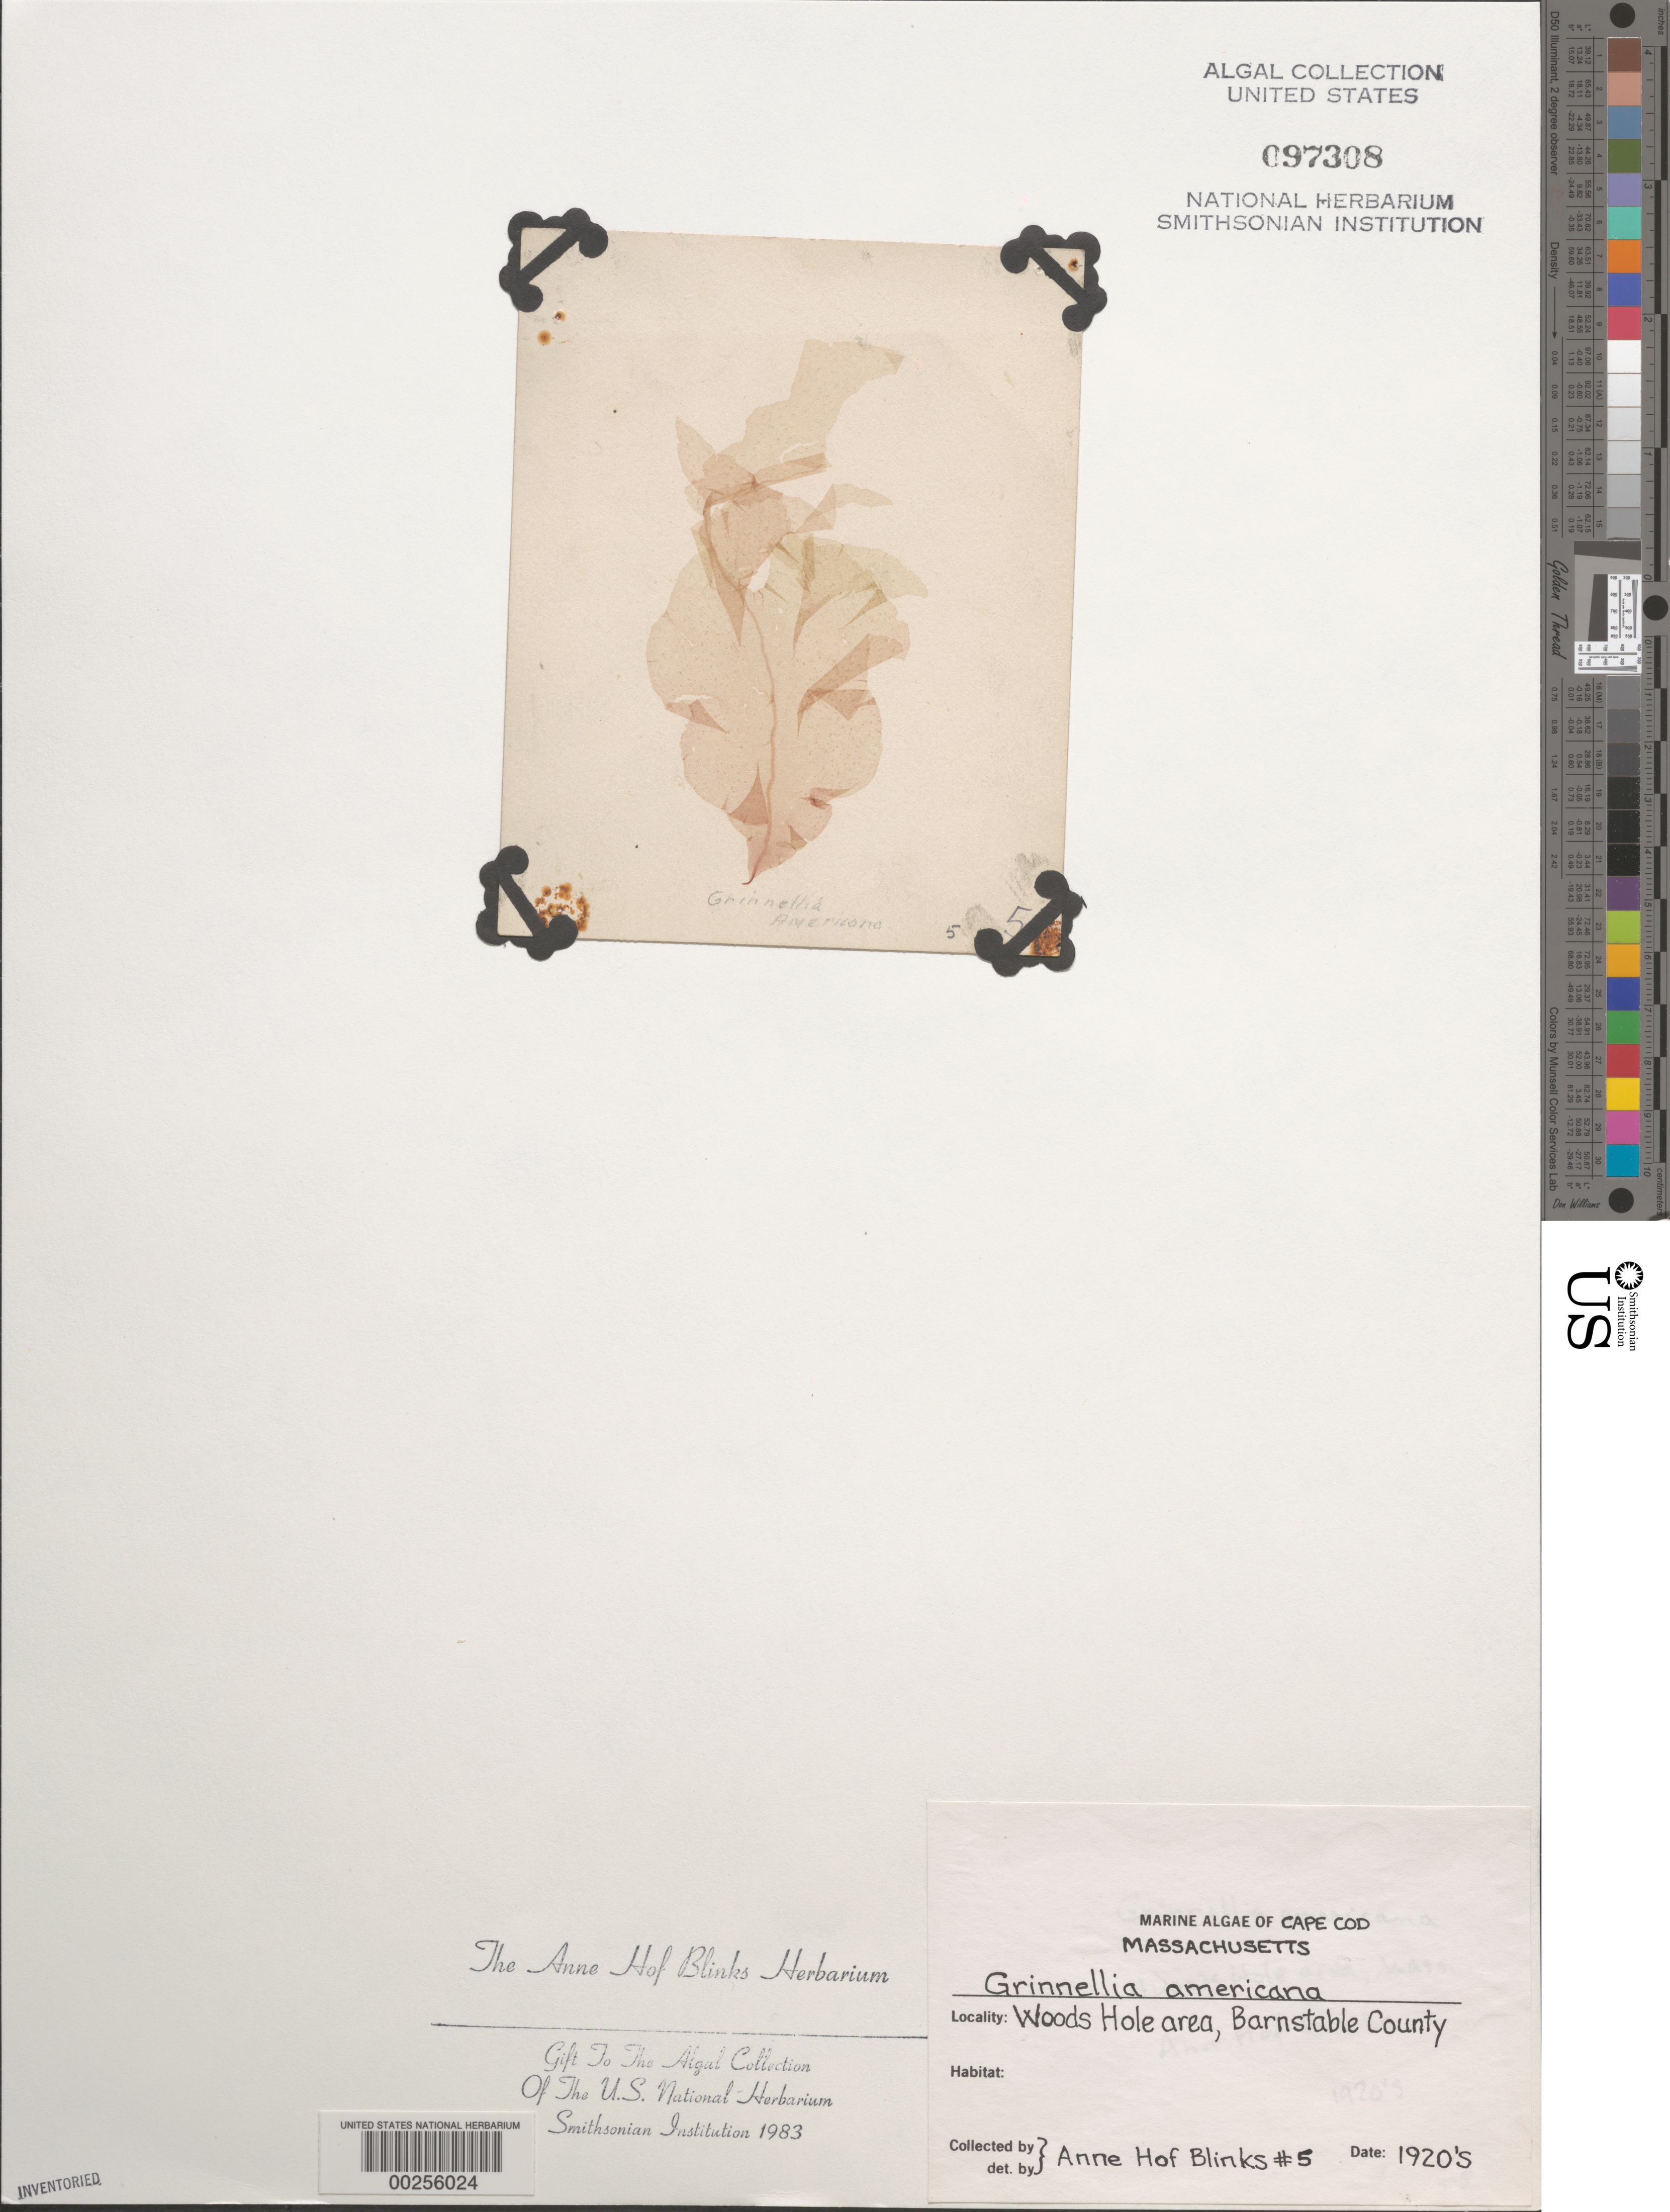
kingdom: Plantae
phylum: Rhodophyta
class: Florideophyceae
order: Ceramiales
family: Delesseriaceae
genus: Grinnellia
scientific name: Grinnellia americana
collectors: A. Blinks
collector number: AHB 5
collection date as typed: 192-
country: United States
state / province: Massachusetts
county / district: Barnstable County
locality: Woods Hole area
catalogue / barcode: US 97308